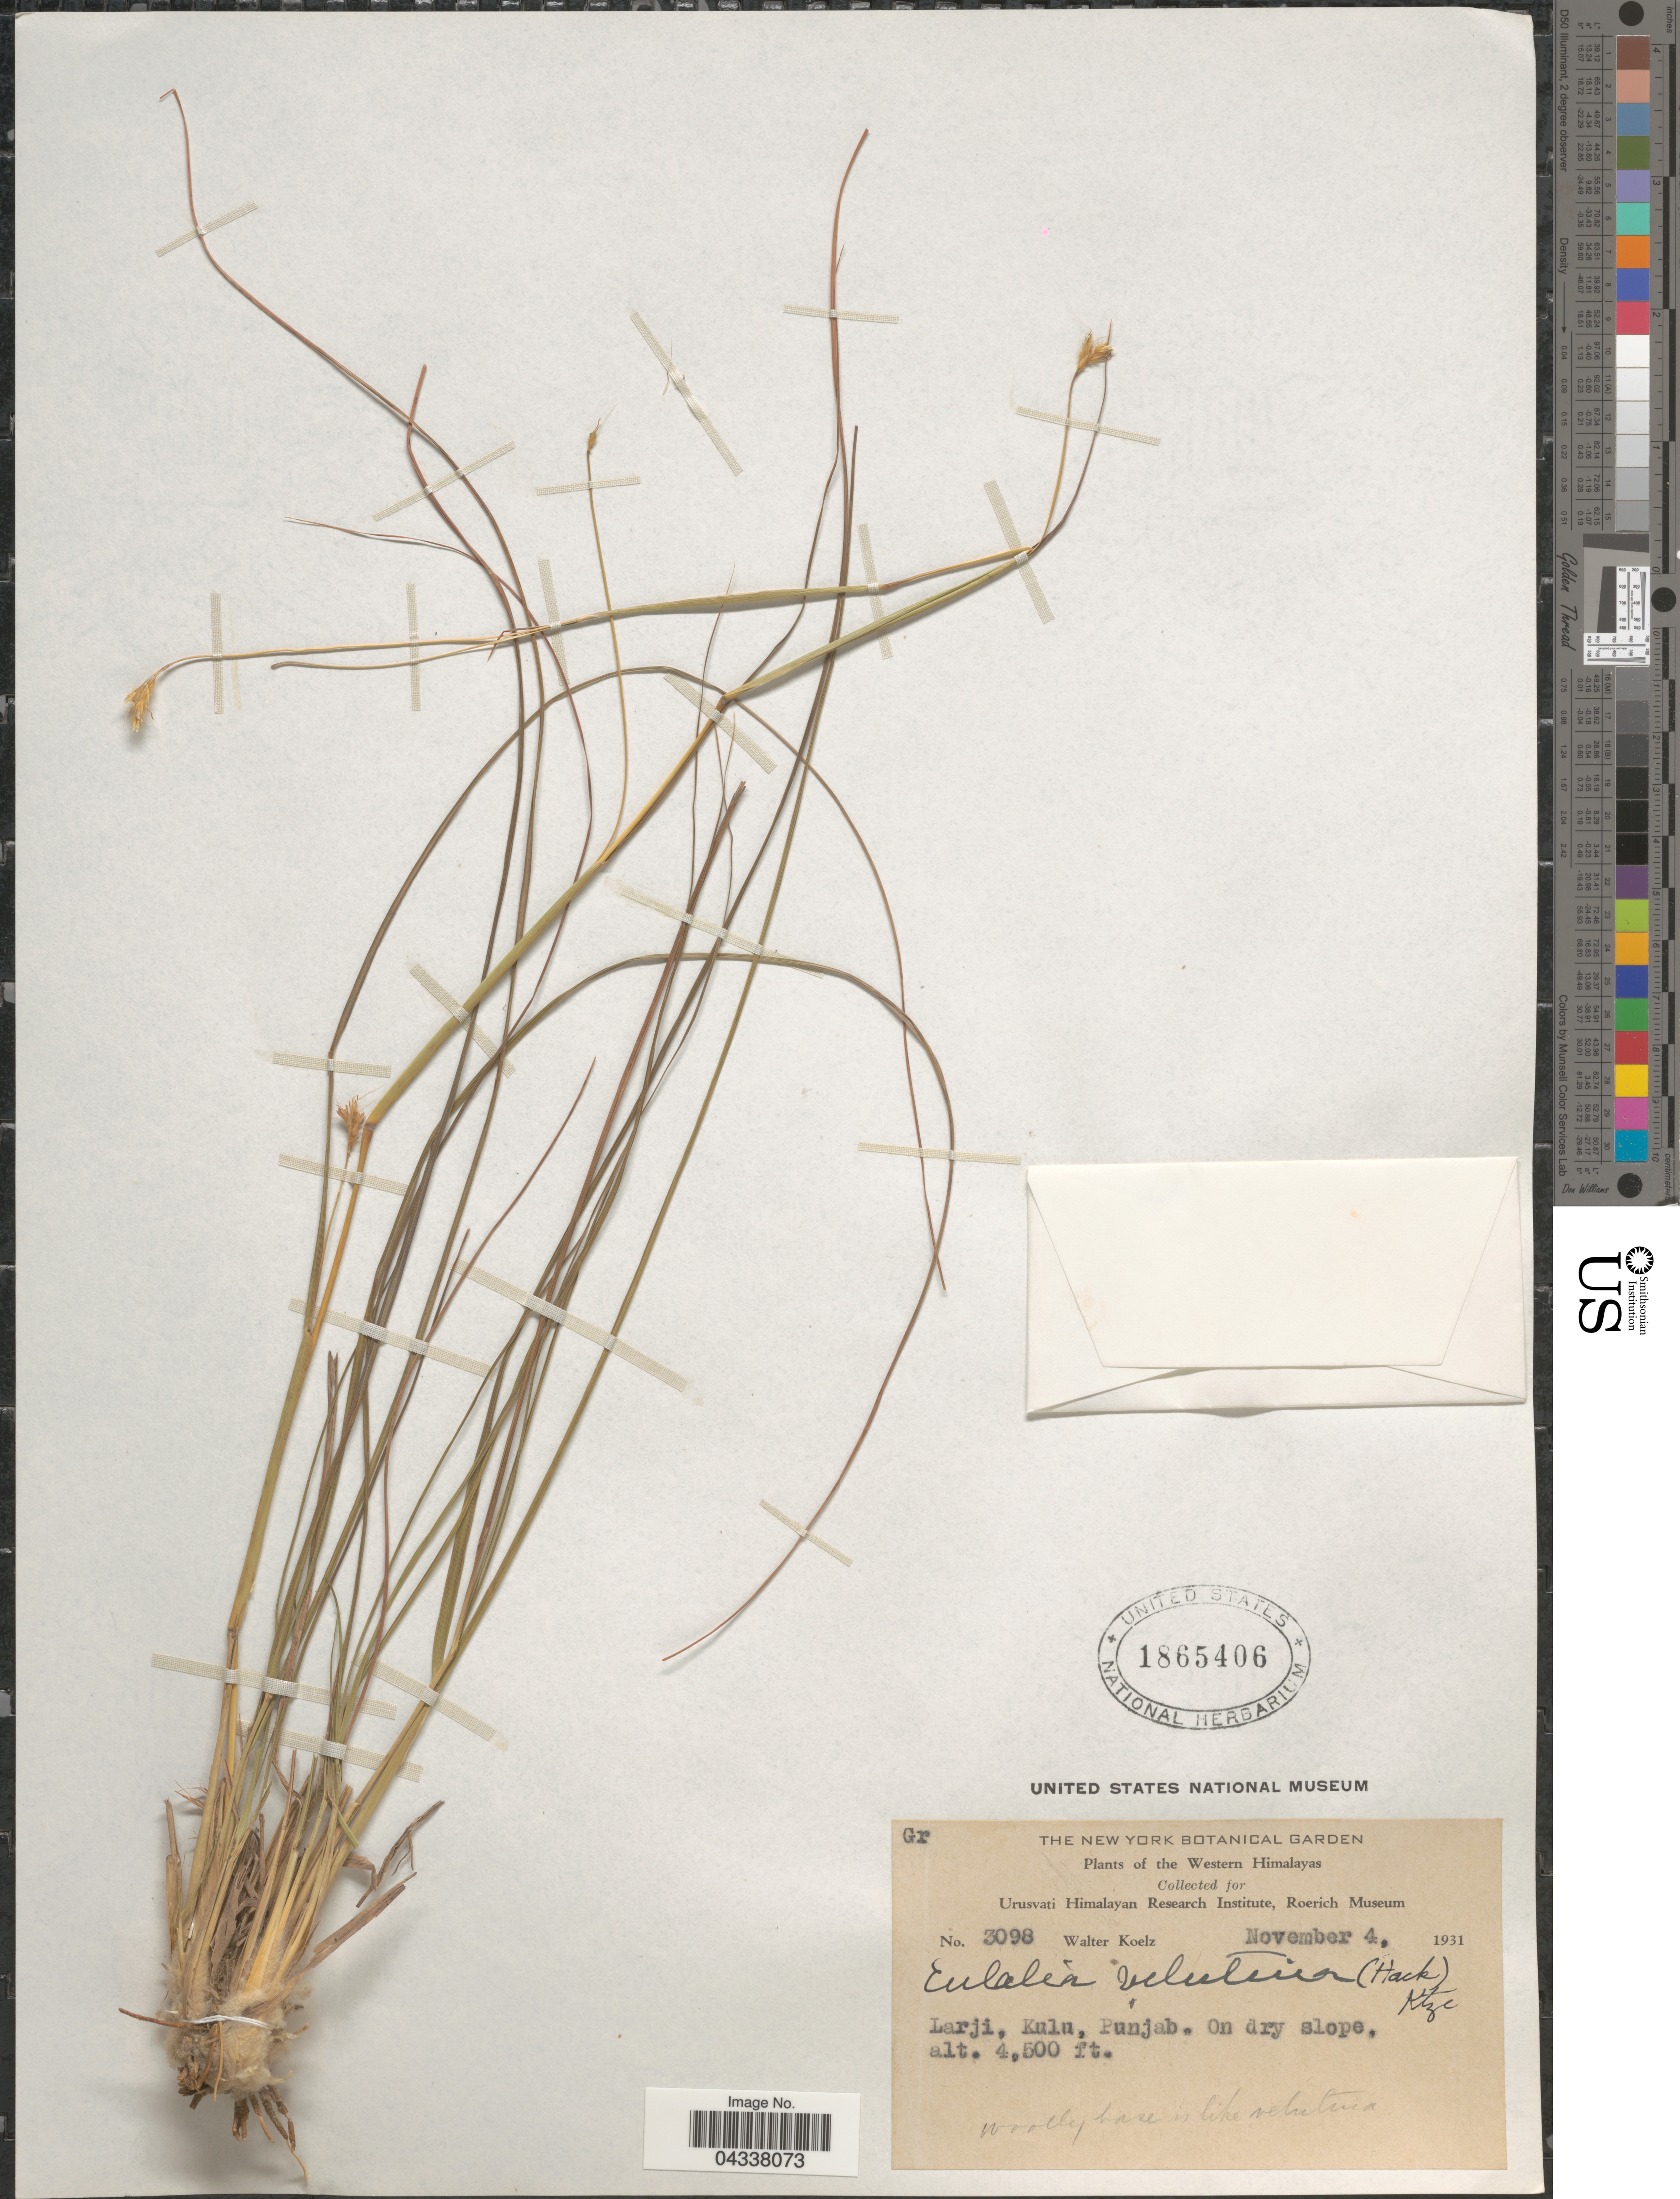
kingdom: Plantae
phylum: Tracheophyta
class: Liliopsida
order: Poales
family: Poaceae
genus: Pseudopogonatherum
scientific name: Pseudopogonatherum speciosum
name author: (Debeaux) Ohwi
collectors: W. N. Koelz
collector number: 3098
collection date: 1931-11-04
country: India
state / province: Punjab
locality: Western Himalayas. Larji, Kulu.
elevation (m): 1372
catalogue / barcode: US 1865406